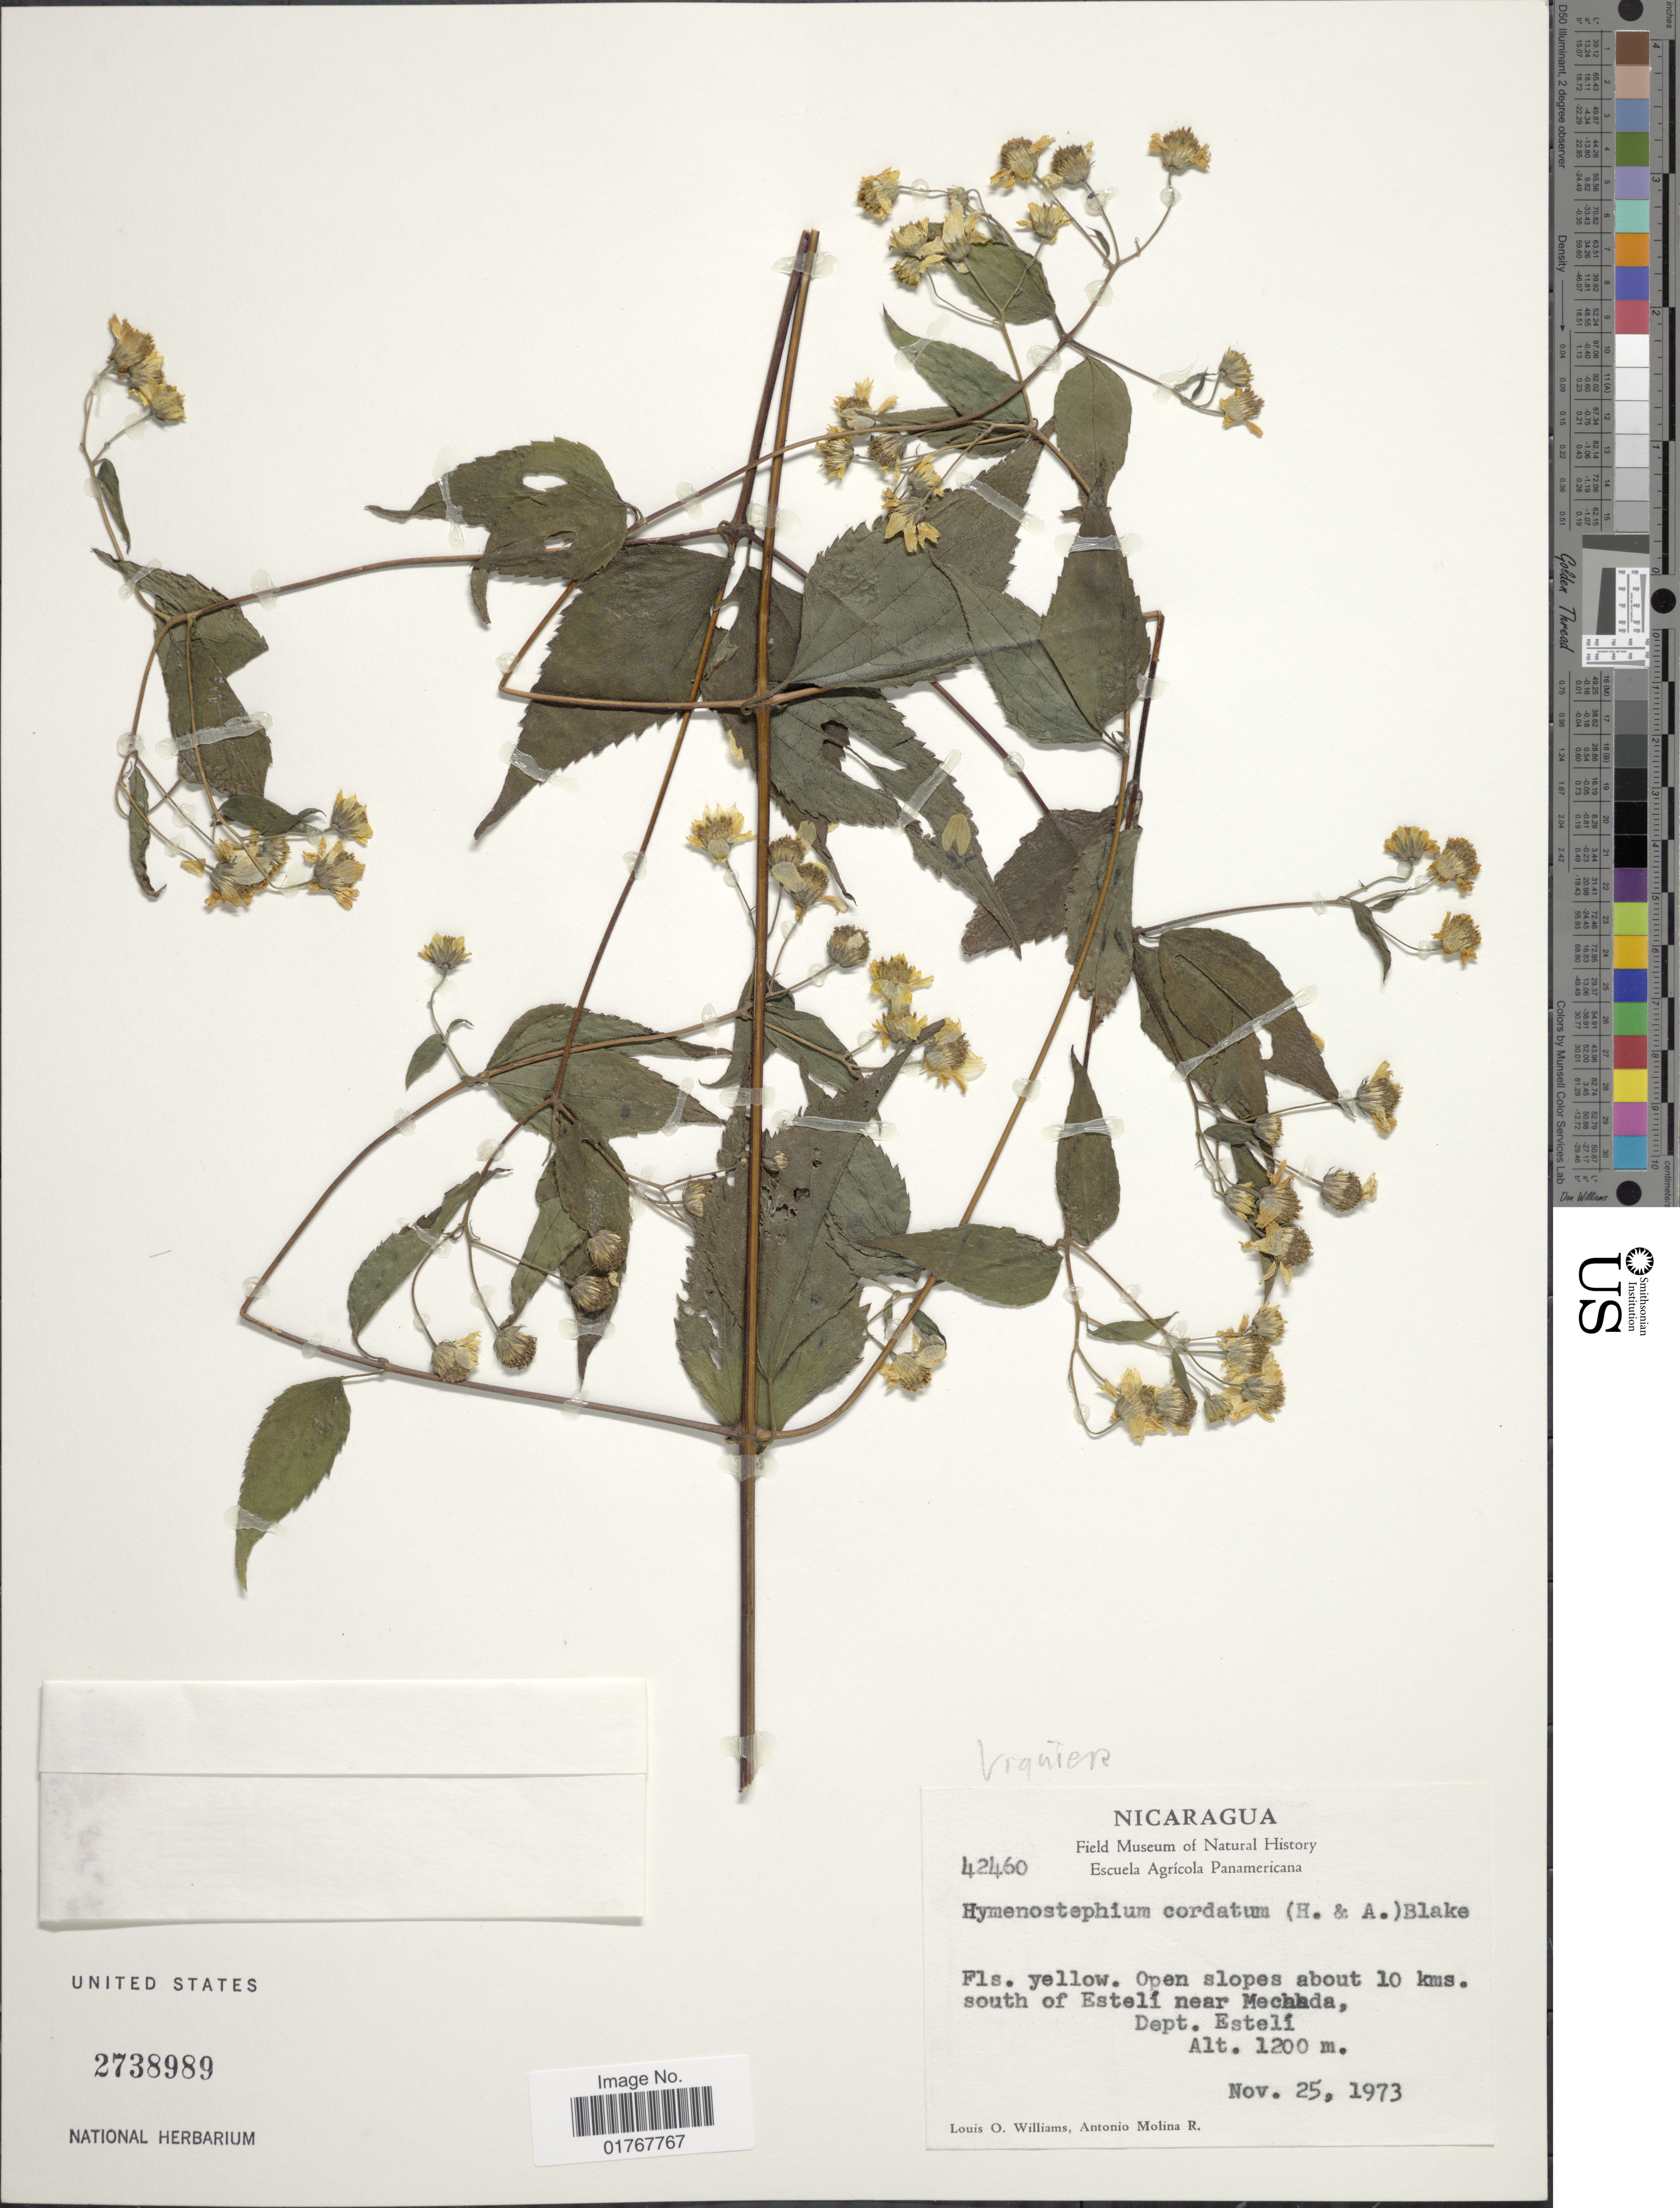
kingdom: Plantae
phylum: Tracheophyta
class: Magnoliopsida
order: Asterales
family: Asteraceae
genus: Viguiera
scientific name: Viguiera cordata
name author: (Hook. & Arn.) D'Arcy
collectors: L. O. Williams & A. Molina R.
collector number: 42460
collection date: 1973-11-25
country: Nicaragua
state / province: Esteli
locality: Open slopes about 10 kms. south of Estelí near Mechada, Dept Estelí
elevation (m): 1200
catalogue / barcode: US 2738989